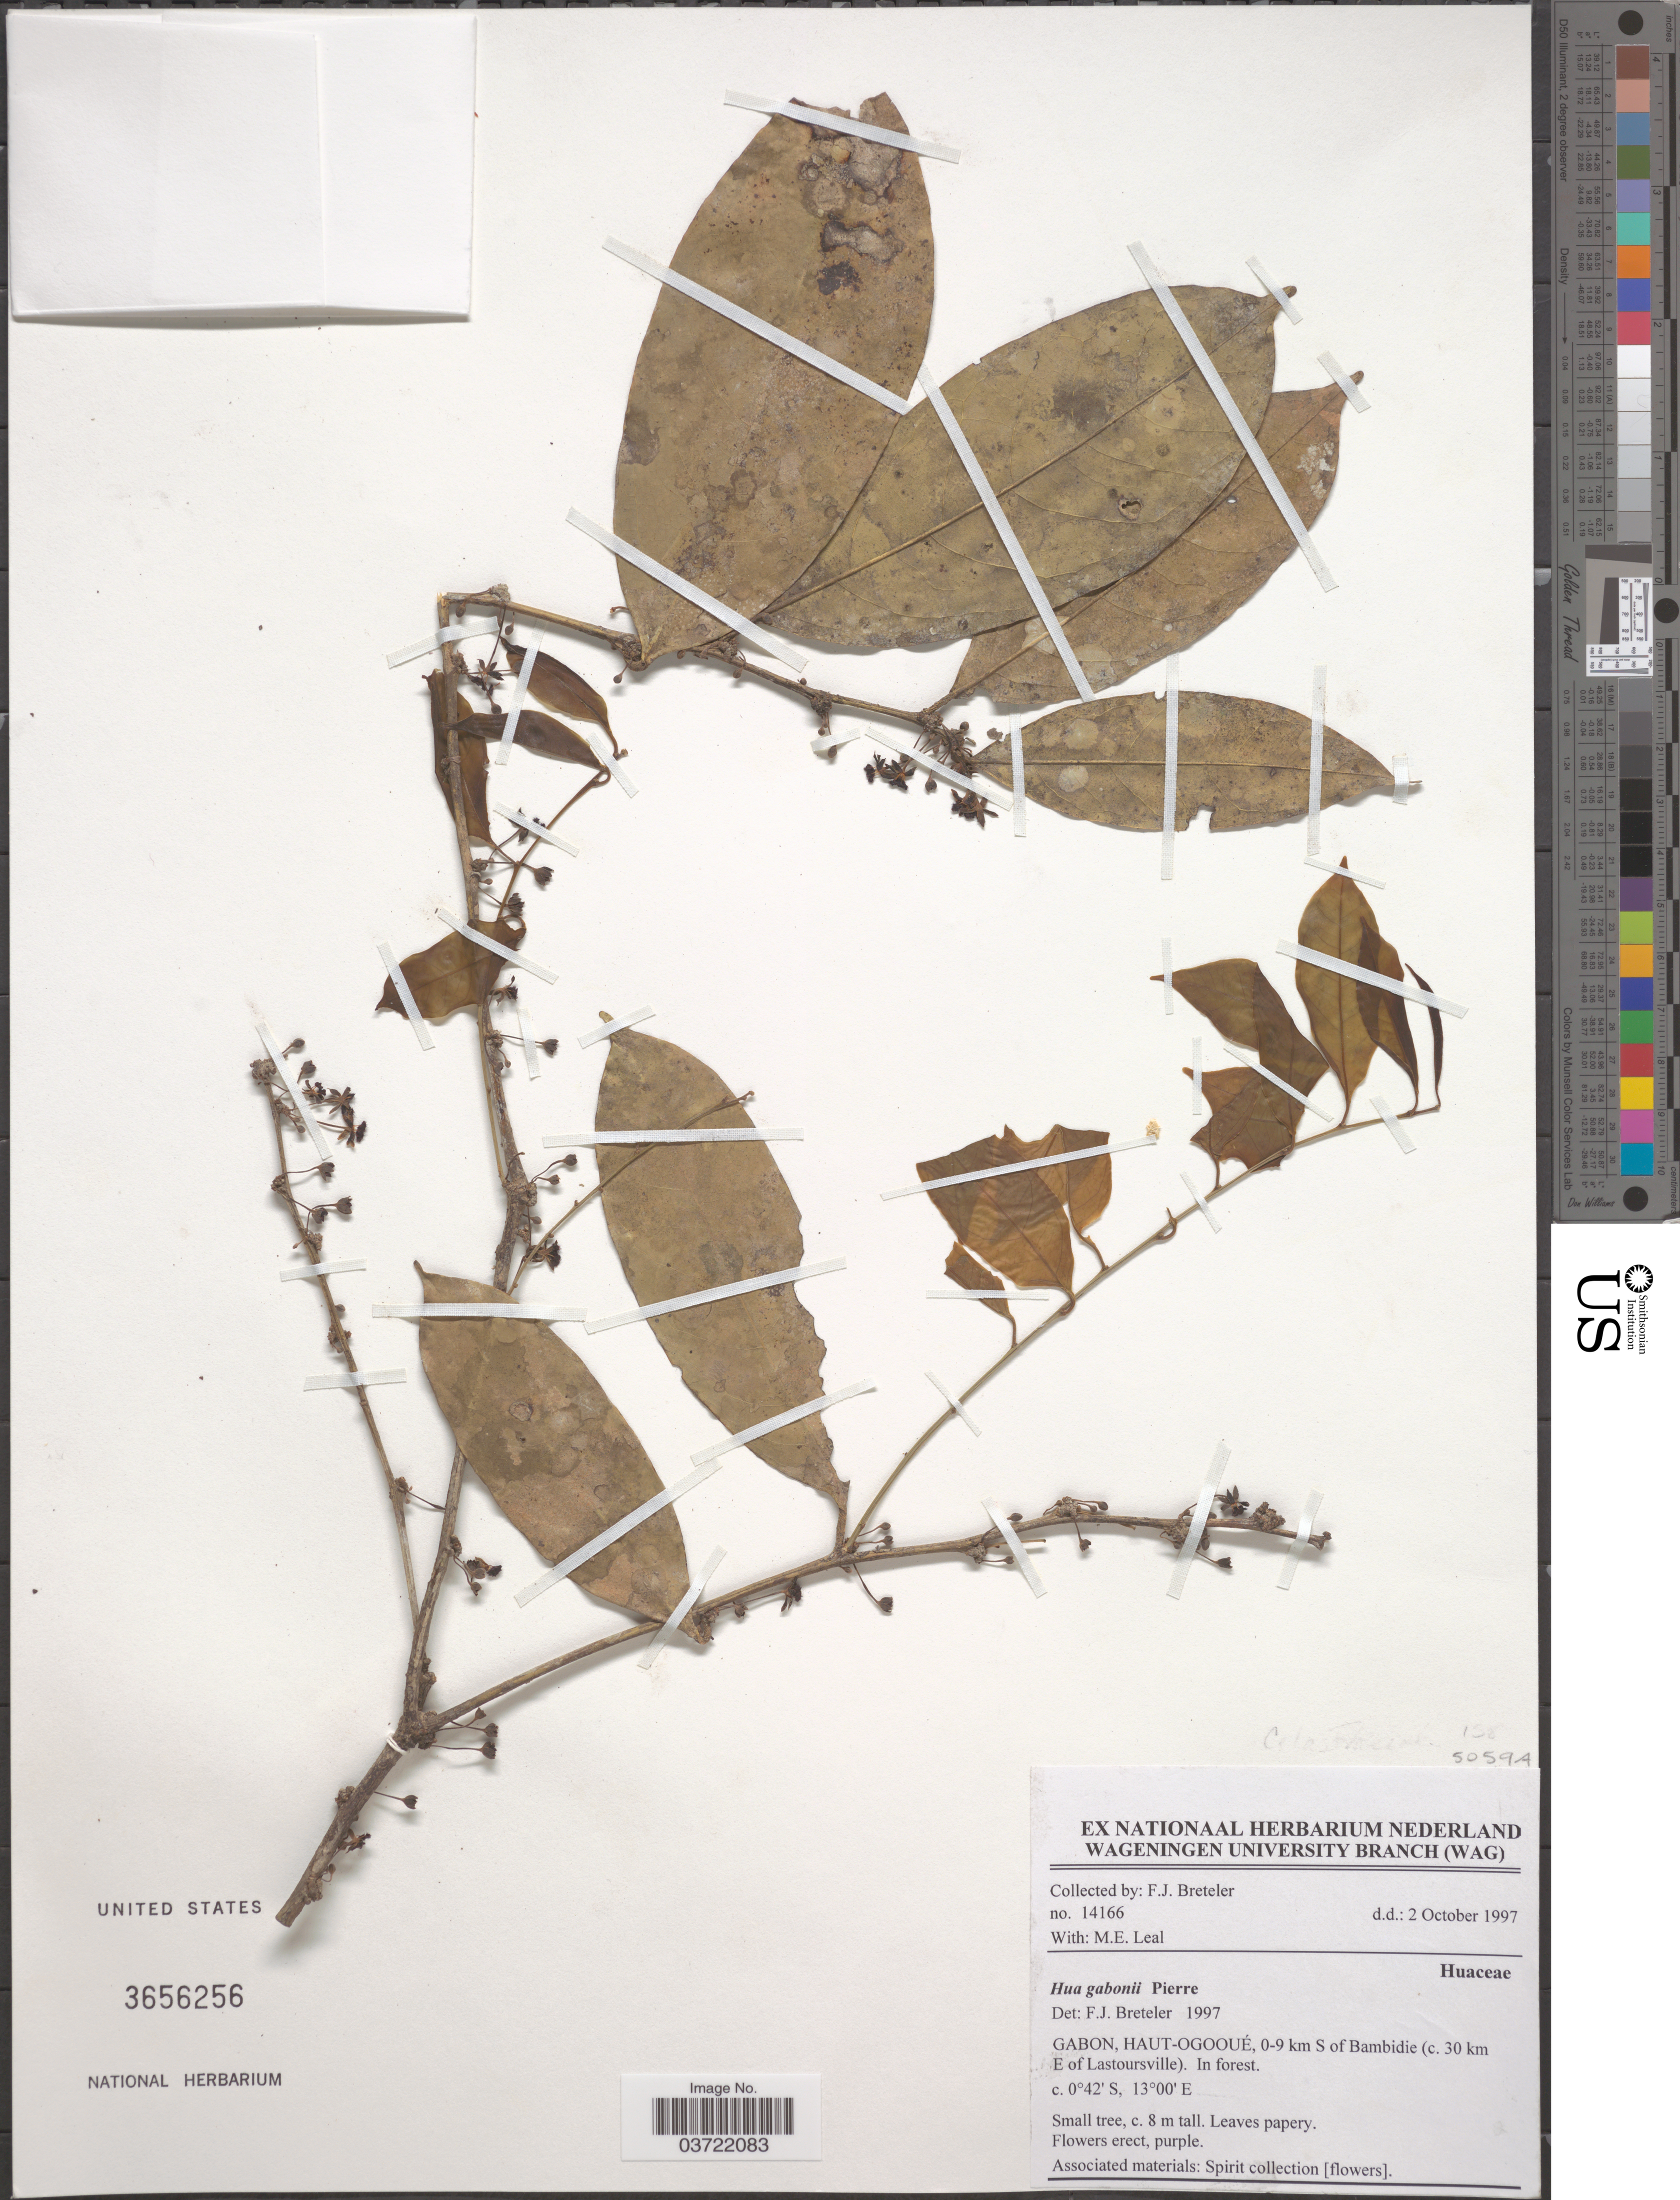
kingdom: Plantae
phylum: Tracheophyta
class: Magnoliopsida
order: Oxalidales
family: Huaceae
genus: Hua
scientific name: Hua gabonii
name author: Pierre ex De Wild.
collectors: F. J. Breteler & M. E. Leal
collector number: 14166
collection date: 1997-10-02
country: Gabon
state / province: Haut-Ogooue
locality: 0-9 km S of Bambidie (c. 30 km E of Lastoursville).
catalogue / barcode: US 3656256